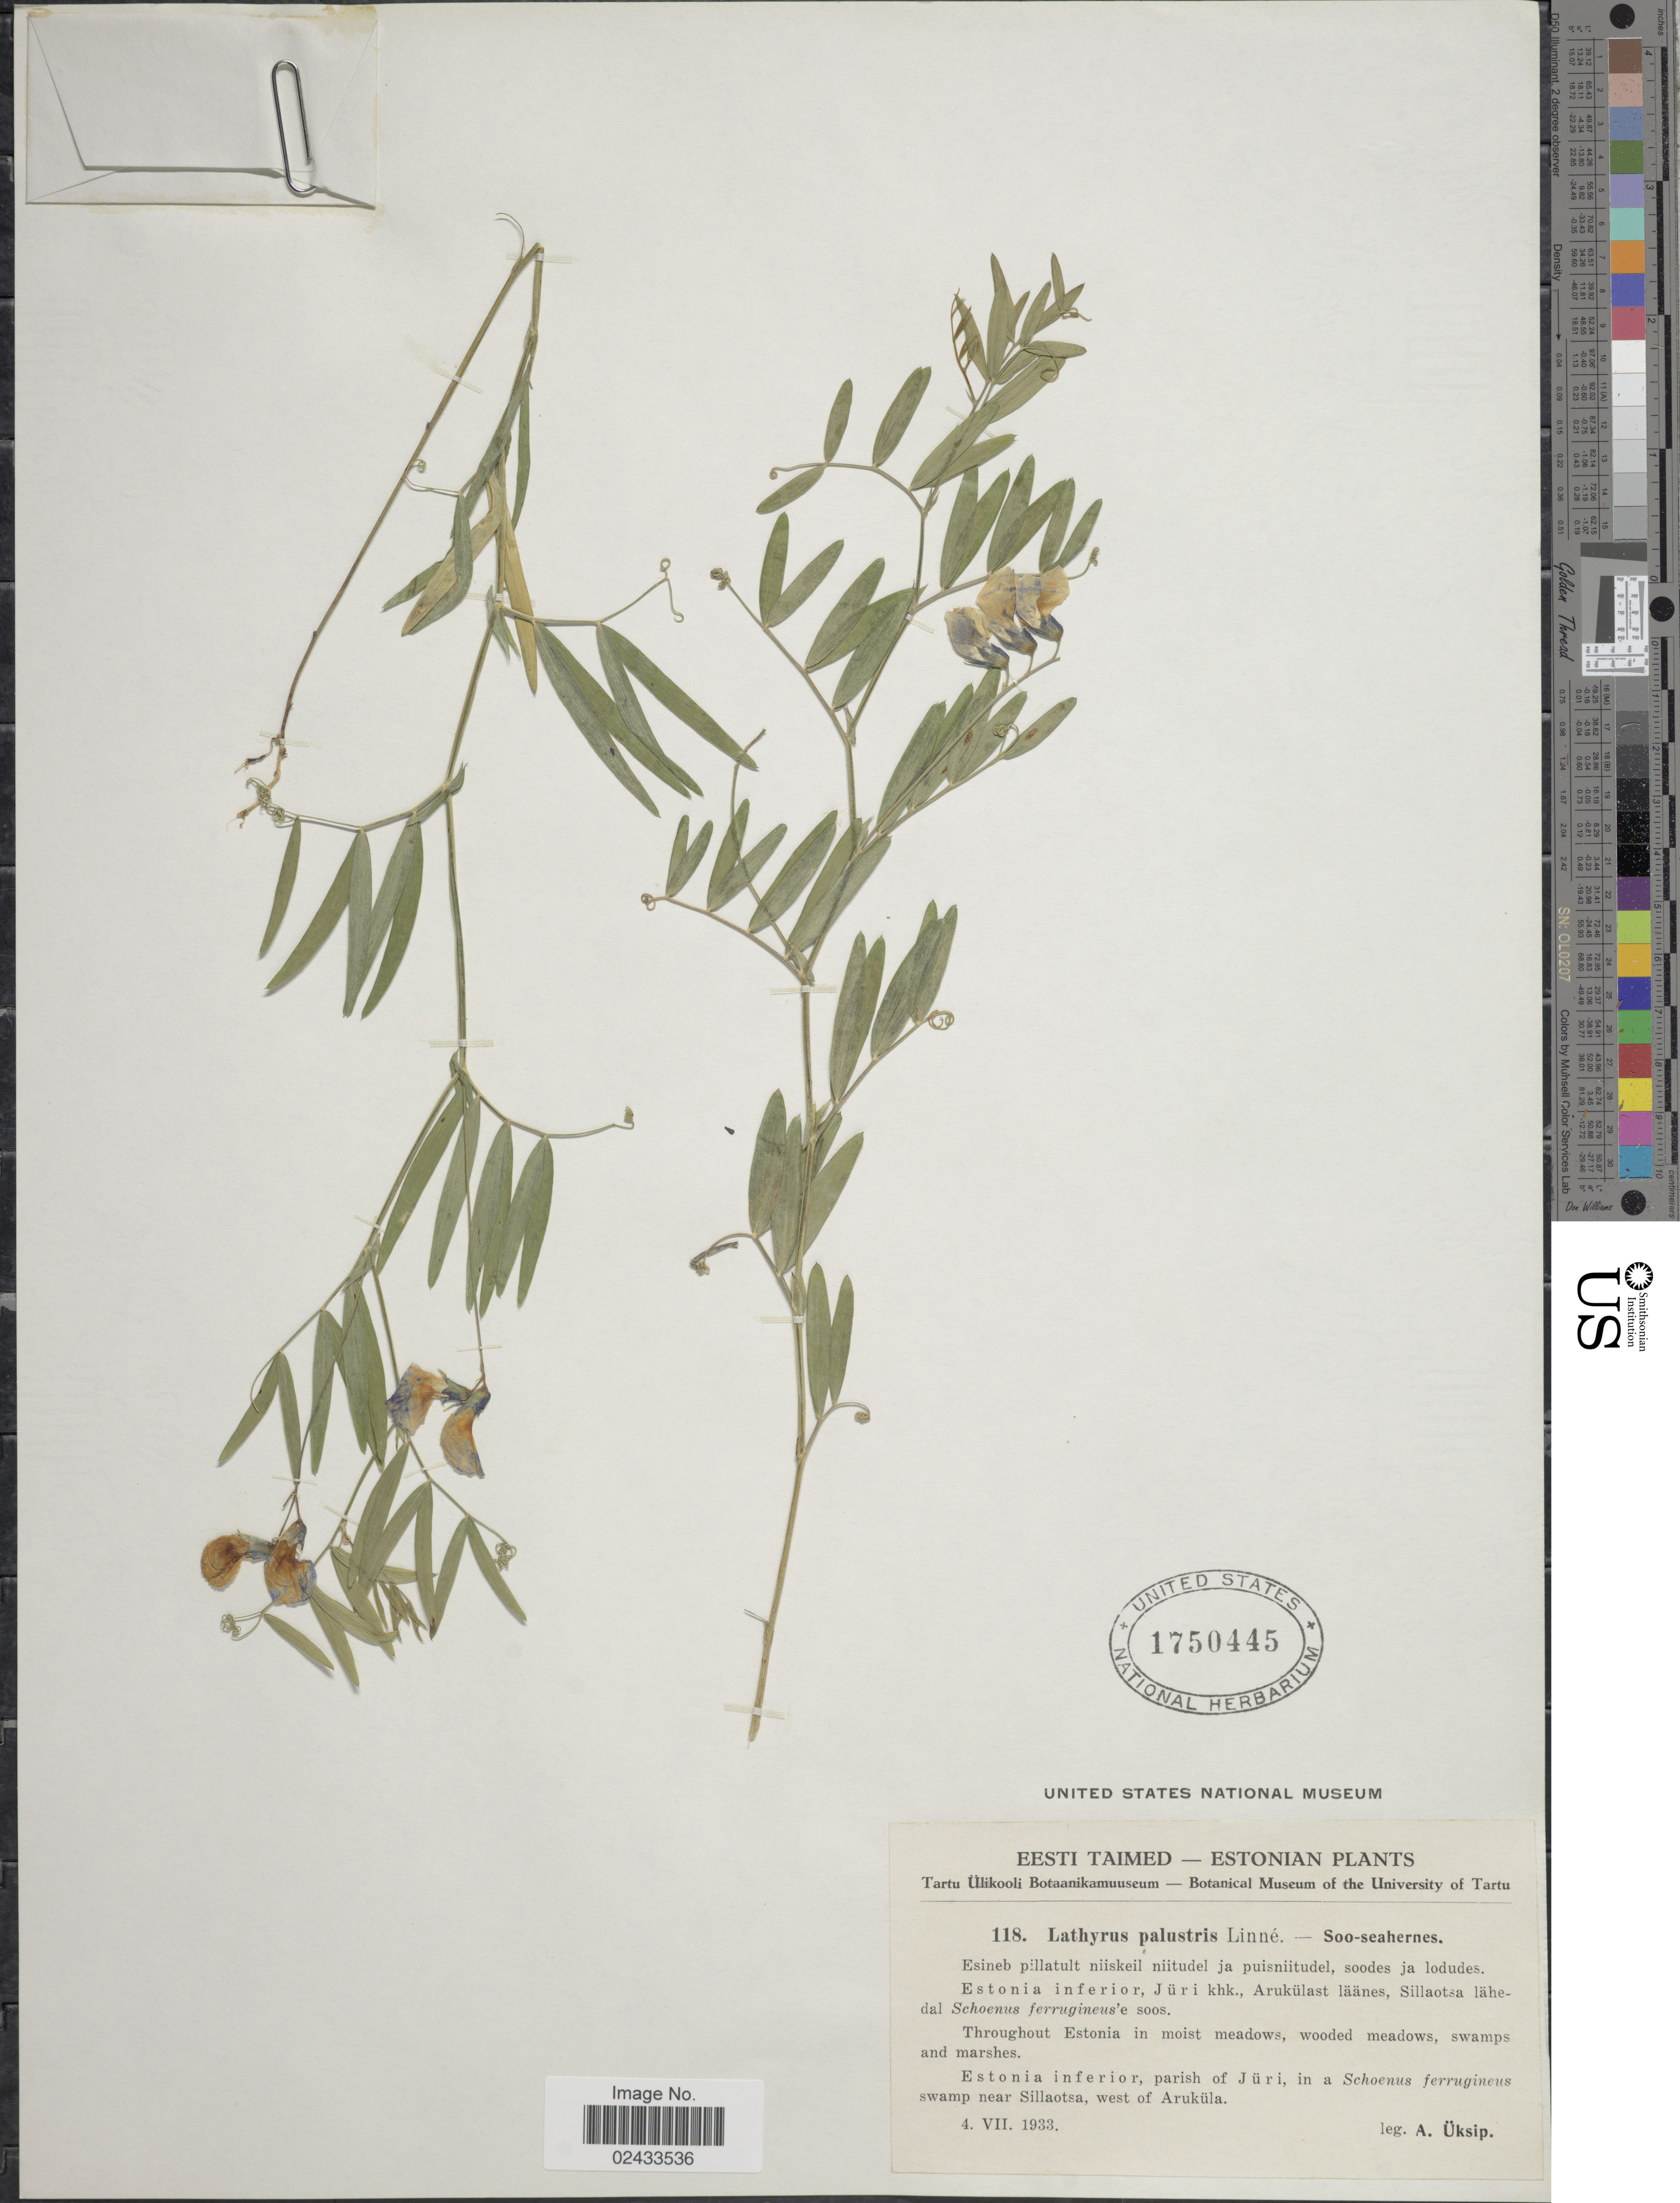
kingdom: Plantae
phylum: Tracheophyta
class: Magnoliopsida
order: Fabales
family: Fabaceae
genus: Lathyrus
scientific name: Lathyrus palustris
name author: L.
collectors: A. Üksip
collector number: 118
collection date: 1933-07-04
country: Estonia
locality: Estonia inferior, parish of Juri, in a Schoenus ferrugineus swamp near Sillaotsa, west of Arukula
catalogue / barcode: US 1750445